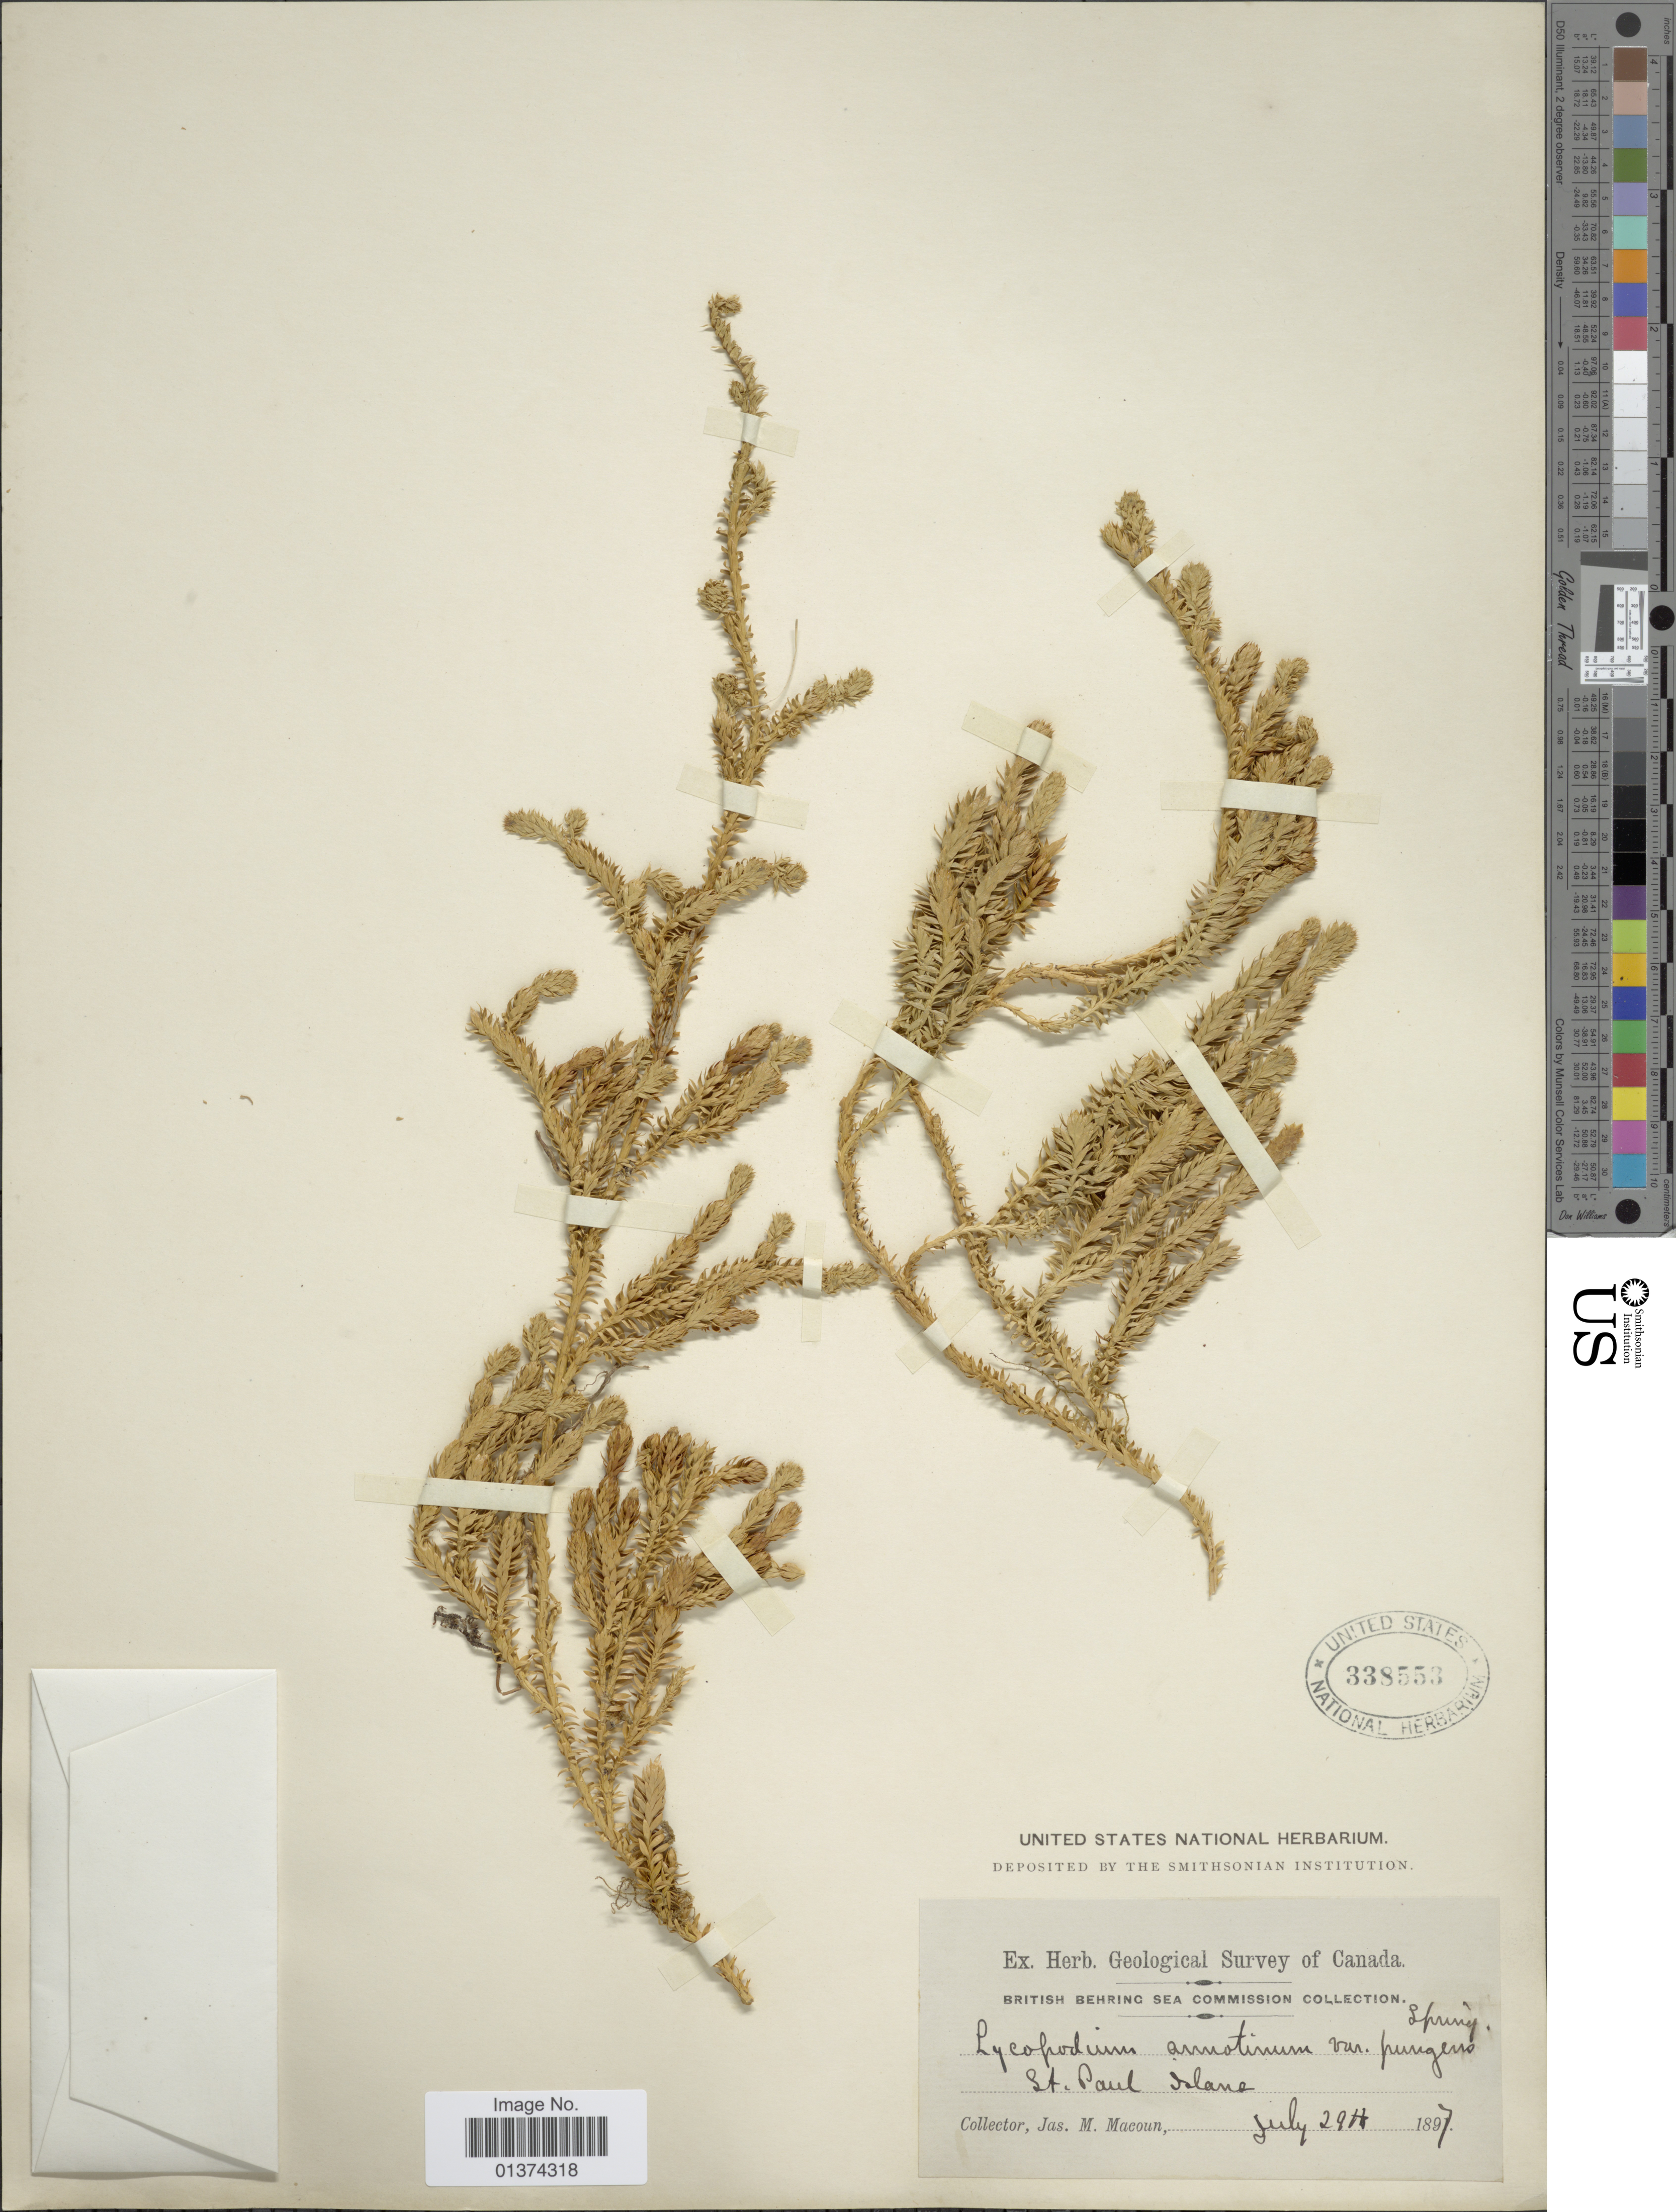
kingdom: Plantae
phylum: Tracheophyta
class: Lycopodiopsida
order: Lycopodiales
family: Lycopodiaceae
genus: Spinulum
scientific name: Spinulum annotinum subsp. annotinum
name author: (L.) A. Haines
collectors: J. M. Macoun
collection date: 1897-07-29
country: United States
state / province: Alaska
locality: British Behring Sea Commission Collection, St Paul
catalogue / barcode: US 338553